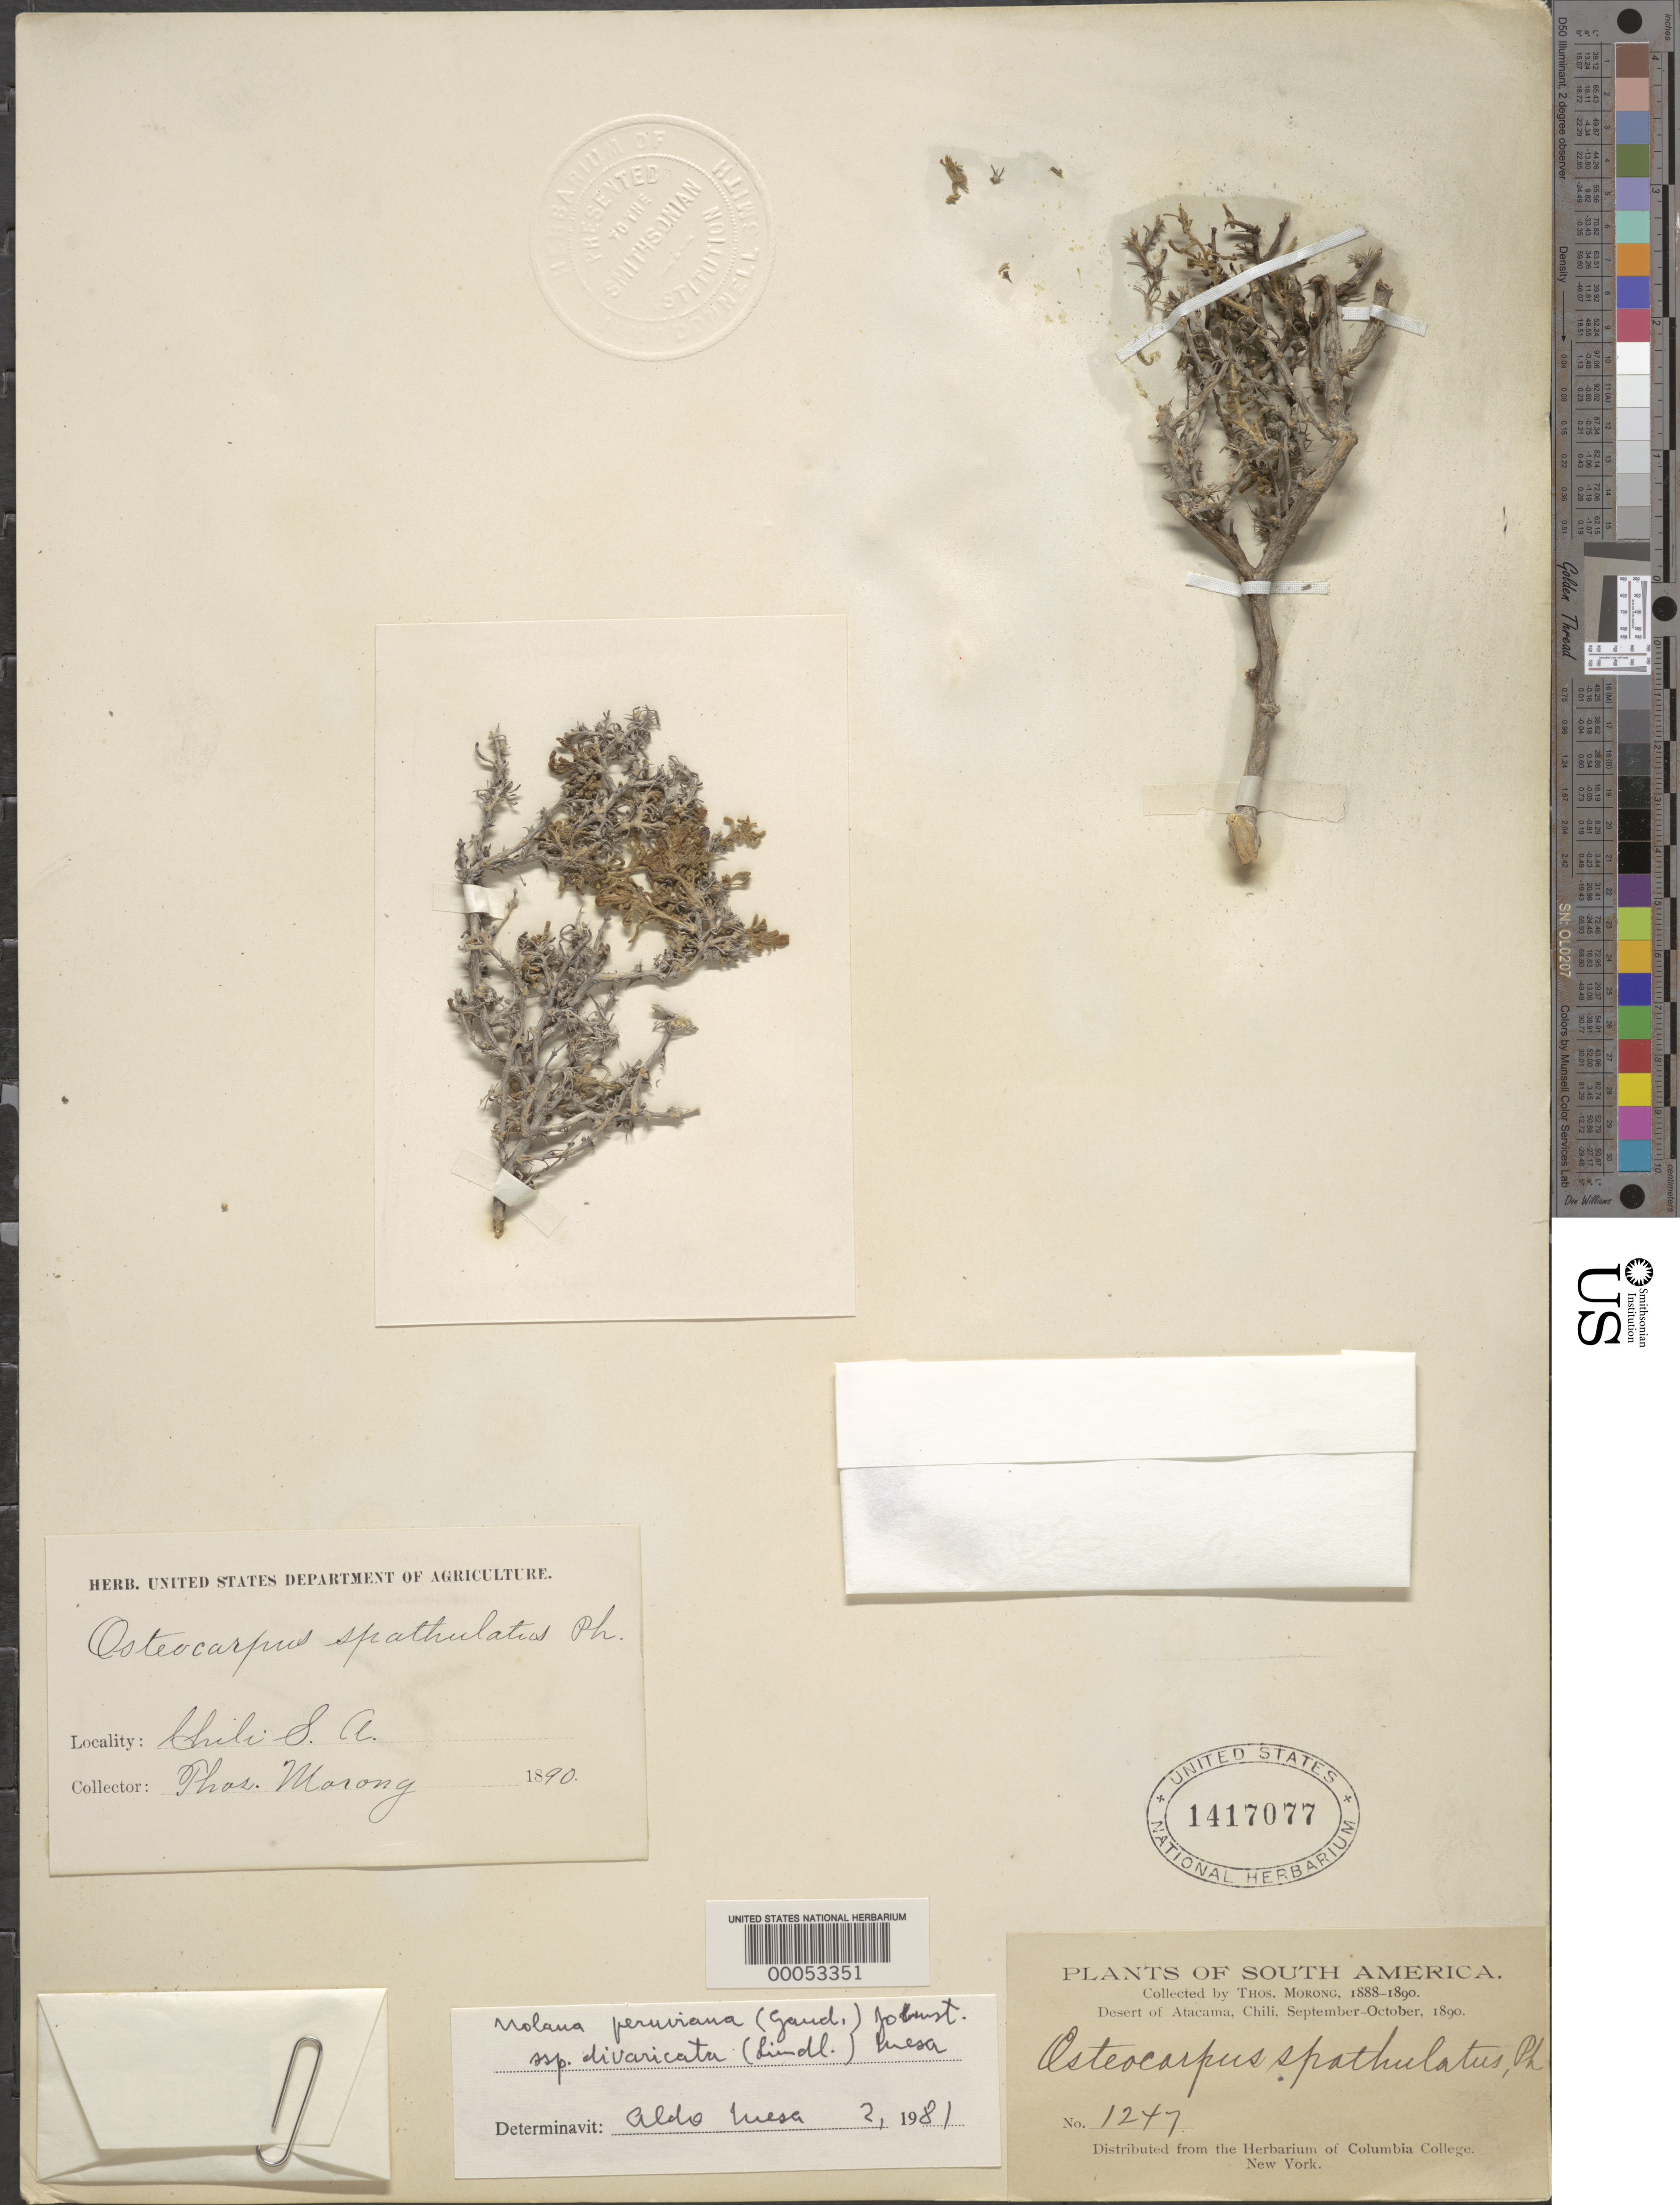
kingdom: Plantae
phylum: Tracheophyta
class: Magnoliopsida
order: Solanales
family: Solanaceae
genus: Nolana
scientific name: Nolana peruviana subsp. divaricata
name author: (Lindl.) Mesa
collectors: T. Morong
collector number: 1247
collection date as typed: Sep 1890 to -- Oct 1890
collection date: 1890-09/1890-10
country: Chile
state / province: Atacama (III)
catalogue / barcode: US 1417077